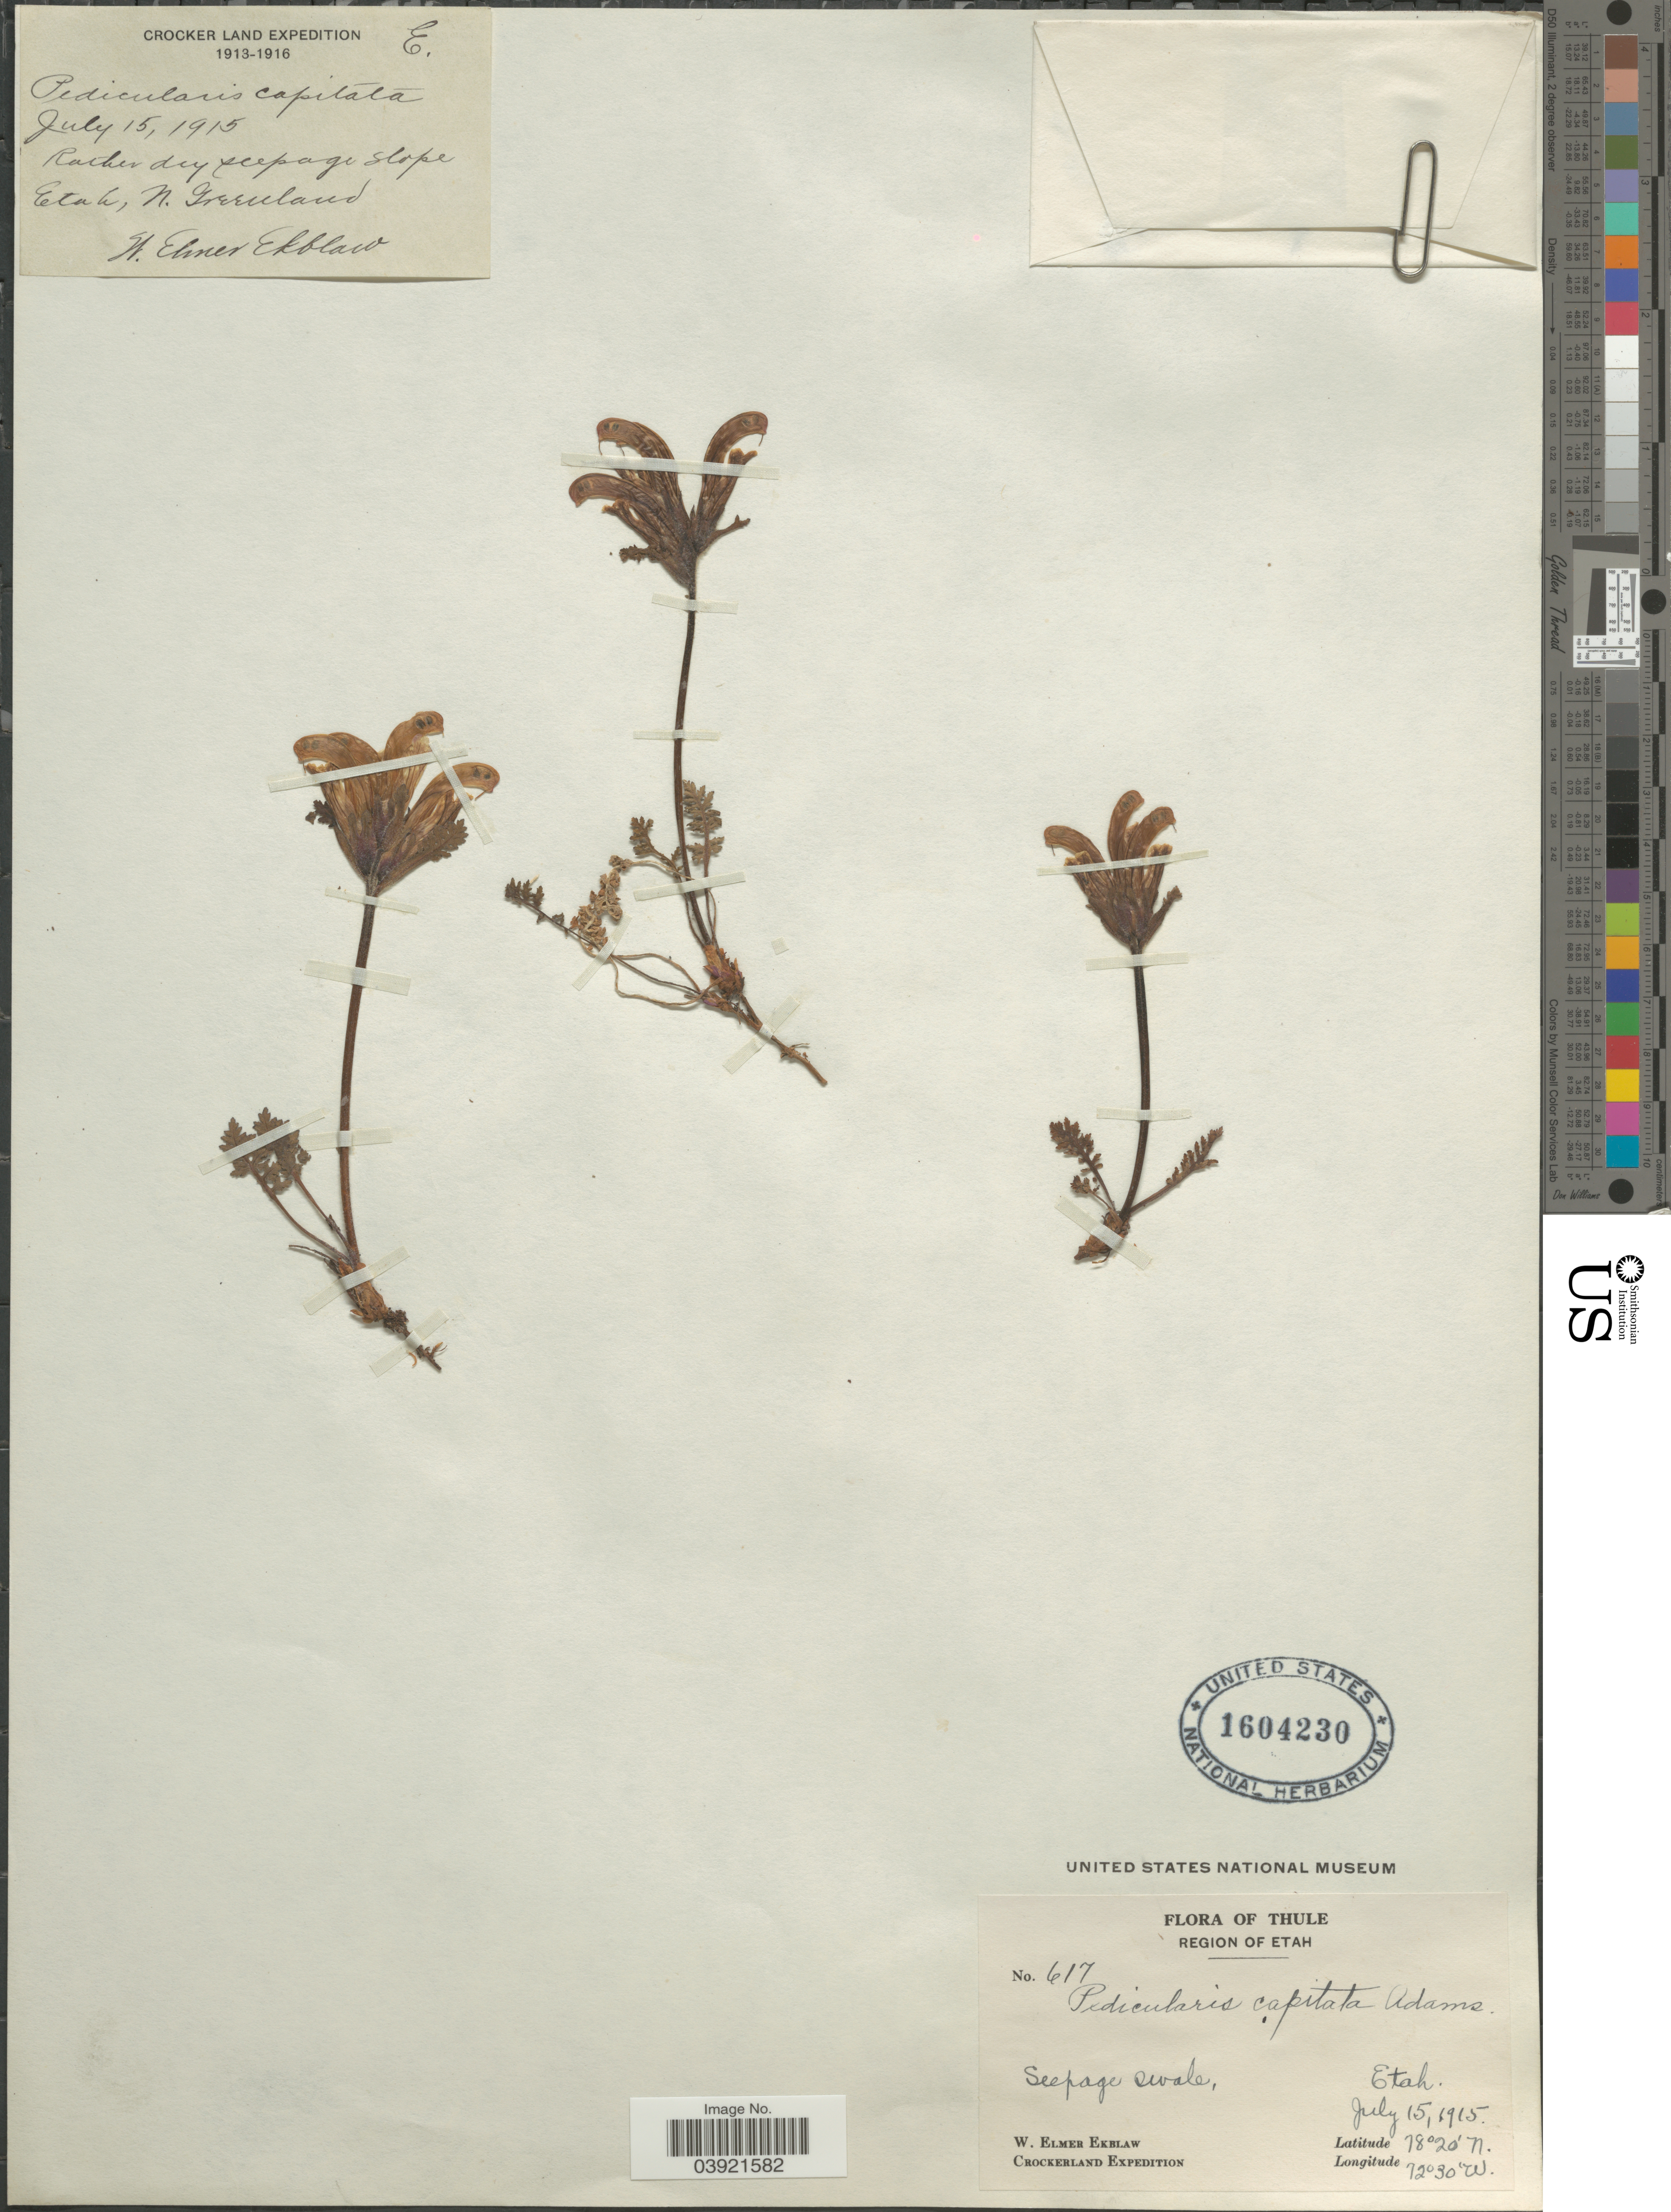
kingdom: Plantae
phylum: Tracheophyta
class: Magnoliopsida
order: Lamiales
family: Orobanchaceae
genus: Pedicularis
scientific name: Pedicularis capitata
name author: Adams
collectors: W. Ekblaw & Crockerland Expedition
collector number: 617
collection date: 1915-07-15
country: Greenland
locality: Thule. Region of Etah. Etah.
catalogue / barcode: US 1604230